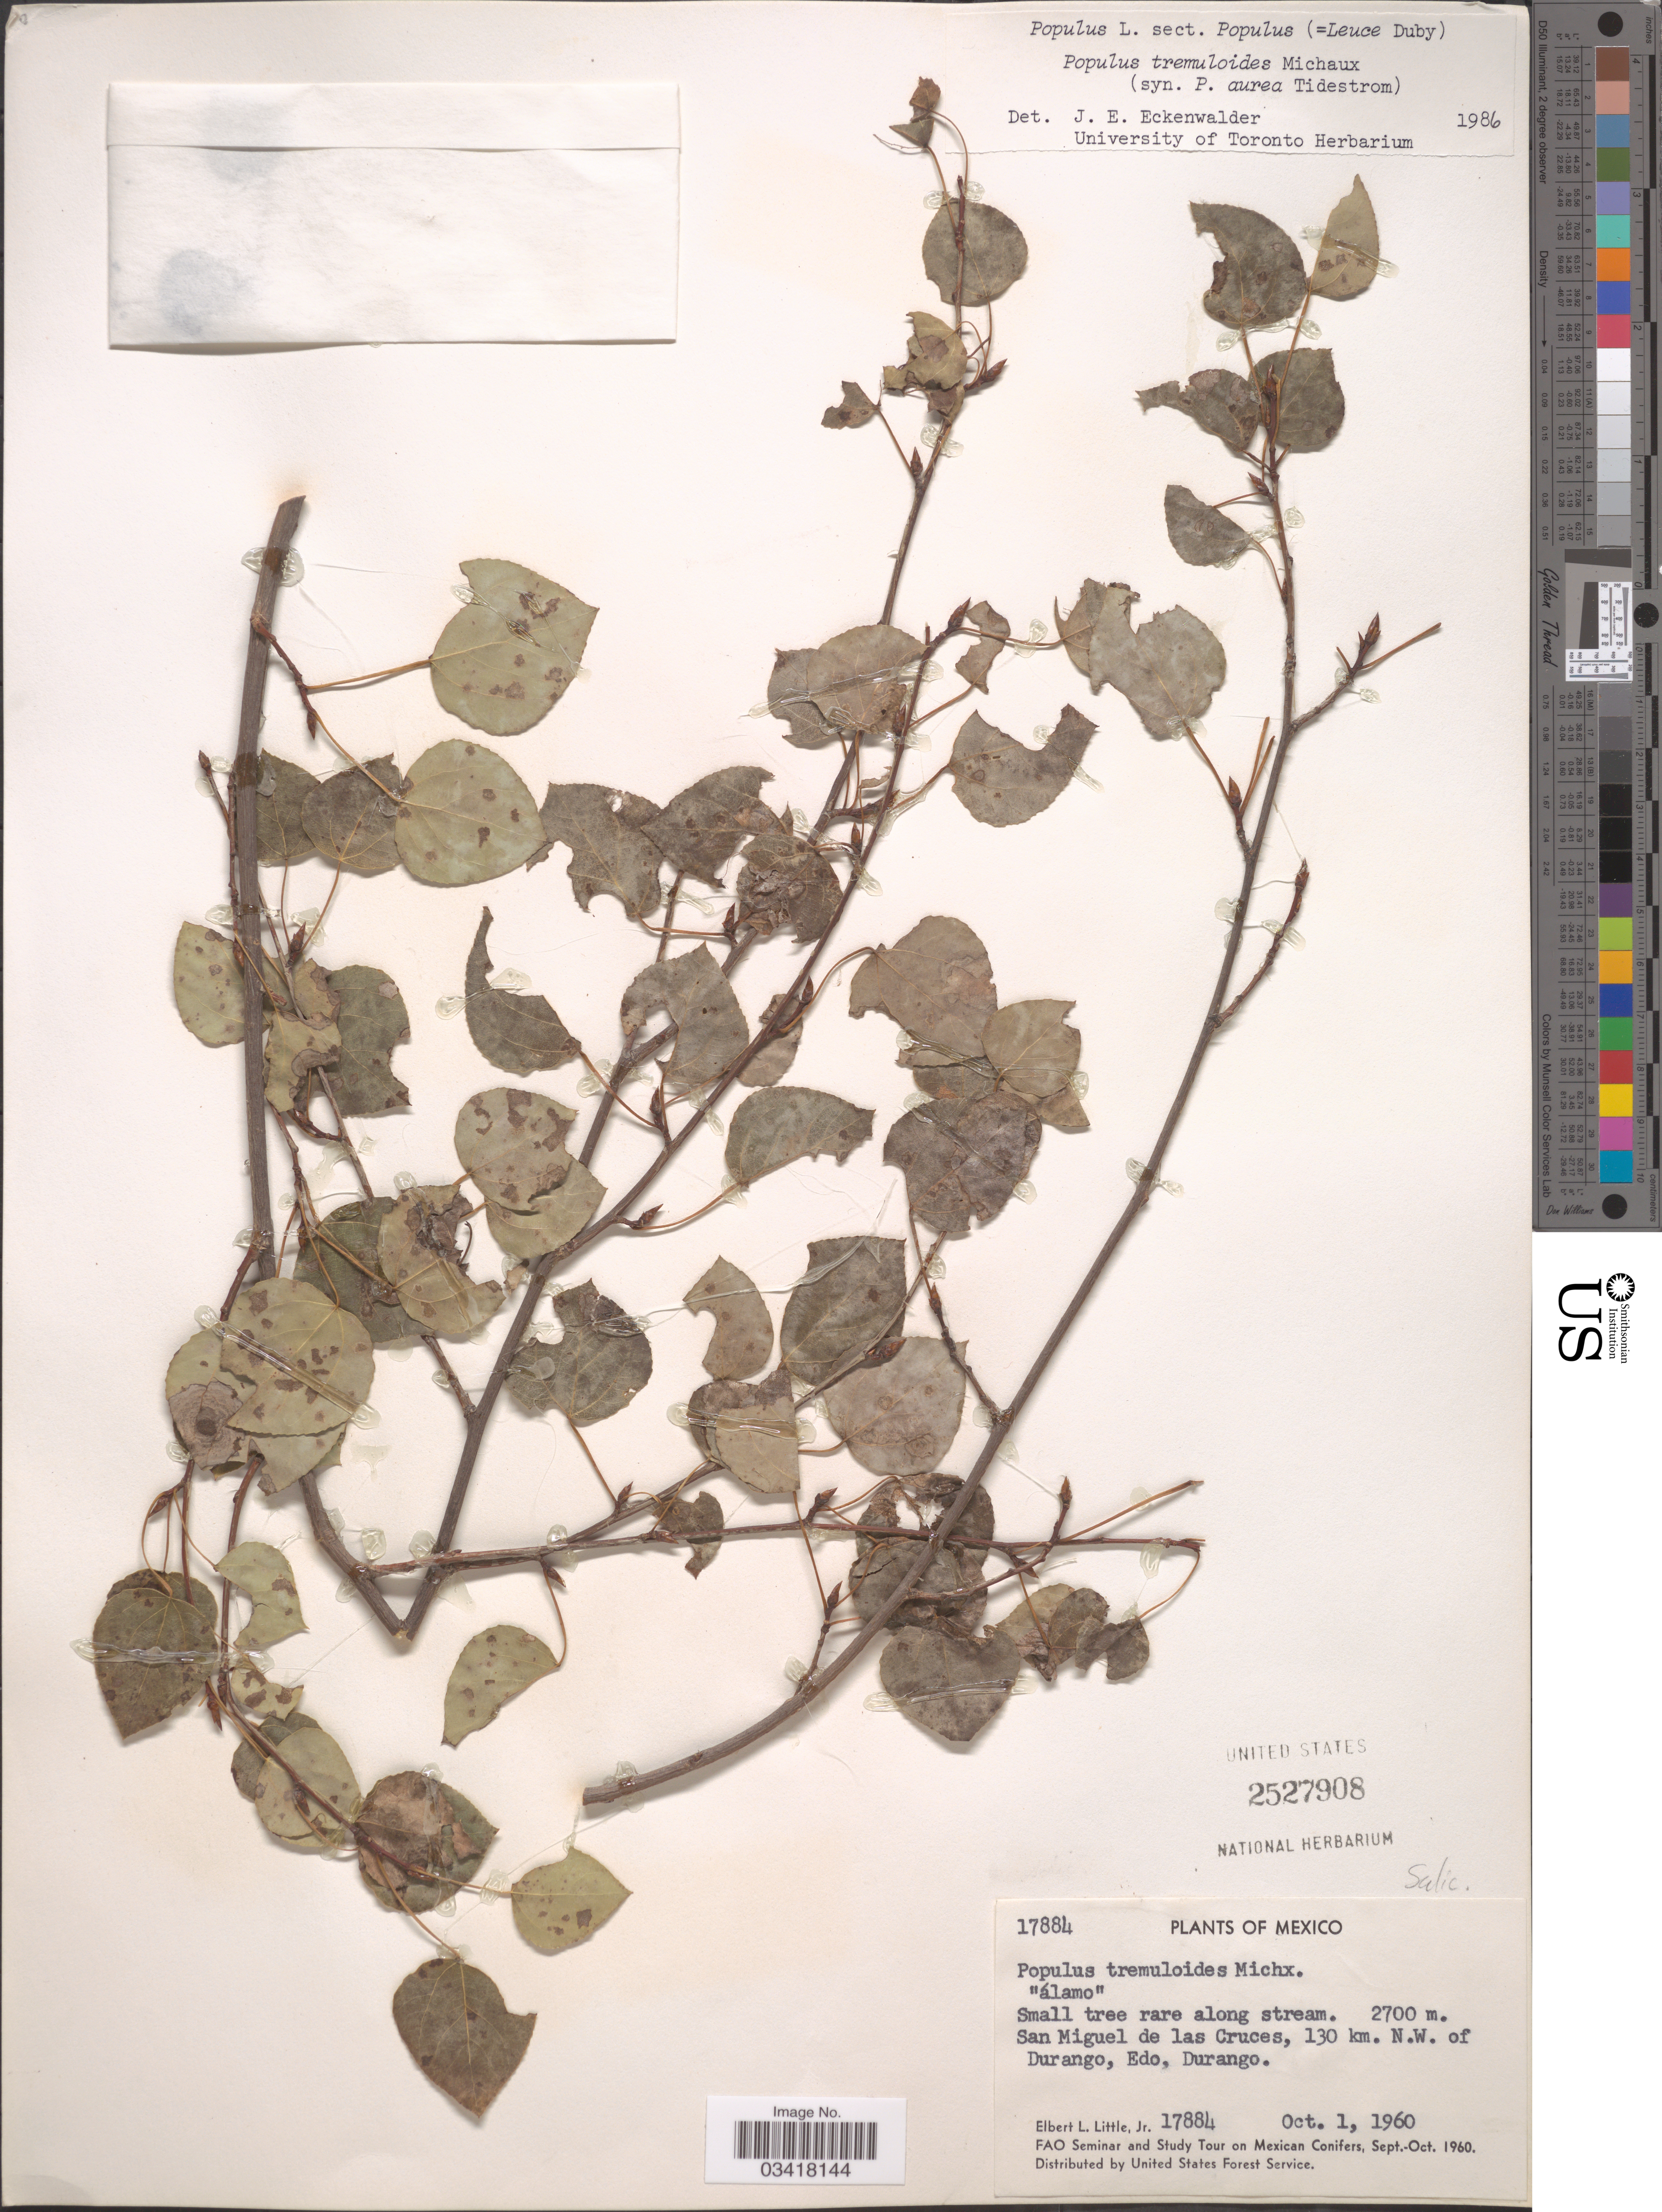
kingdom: Plantae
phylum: Tracheophyta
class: Magnoliopsida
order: Malpighiales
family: Salicaceae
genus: Populus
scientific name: Populus tremuloides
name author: Michx.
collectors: E. L. Little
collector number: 17884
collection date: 1960-10-01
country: Mexico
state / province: Durango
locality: San Miguel de las Cruces, 130 km. N.W. of Durango.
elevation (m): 2700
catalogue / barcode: US 2527908